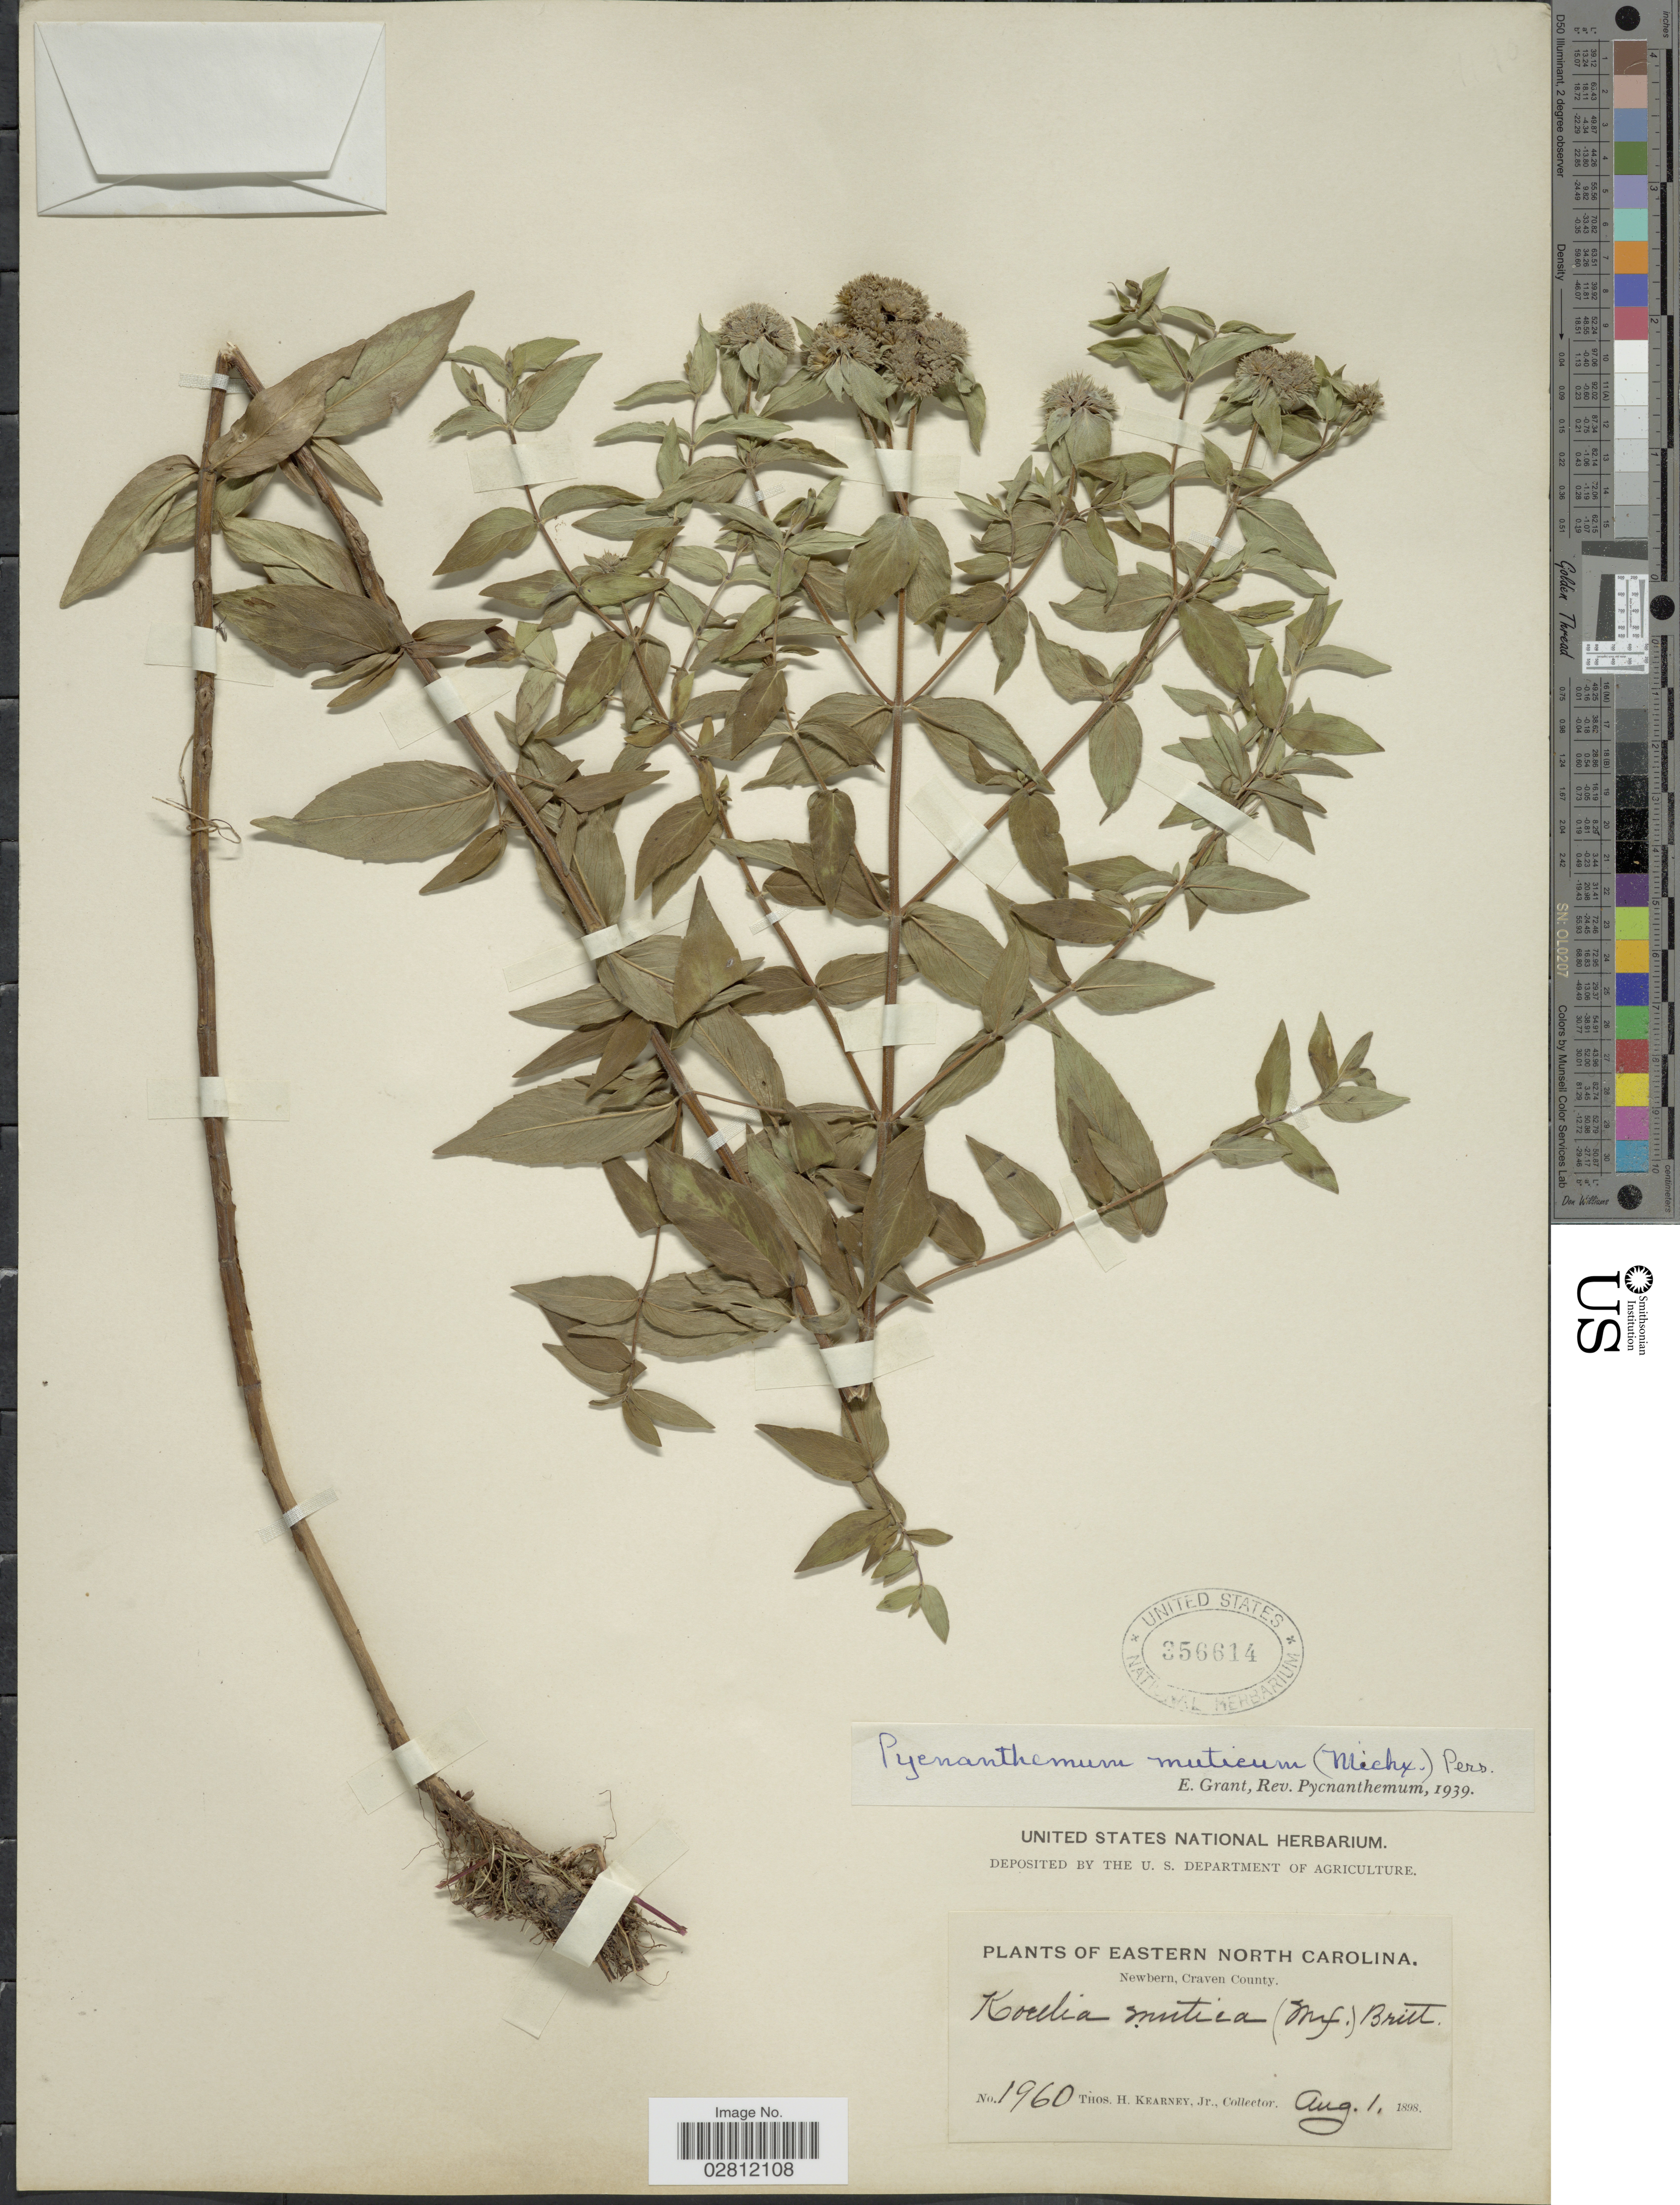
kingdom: Plantae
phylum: Tracheophyta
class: Magnoliopsida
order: Lamiales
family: Lamiaceae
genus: Pycnanthemum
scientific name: Pycnanthemum muticum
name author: (Michx.) Pers.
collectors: T. H. Kearney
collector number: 1960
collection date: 1898-08-01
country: United States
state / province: North Carolina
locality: Eastern North Carolina, Newbern, Craven County.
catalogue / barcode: US 356614